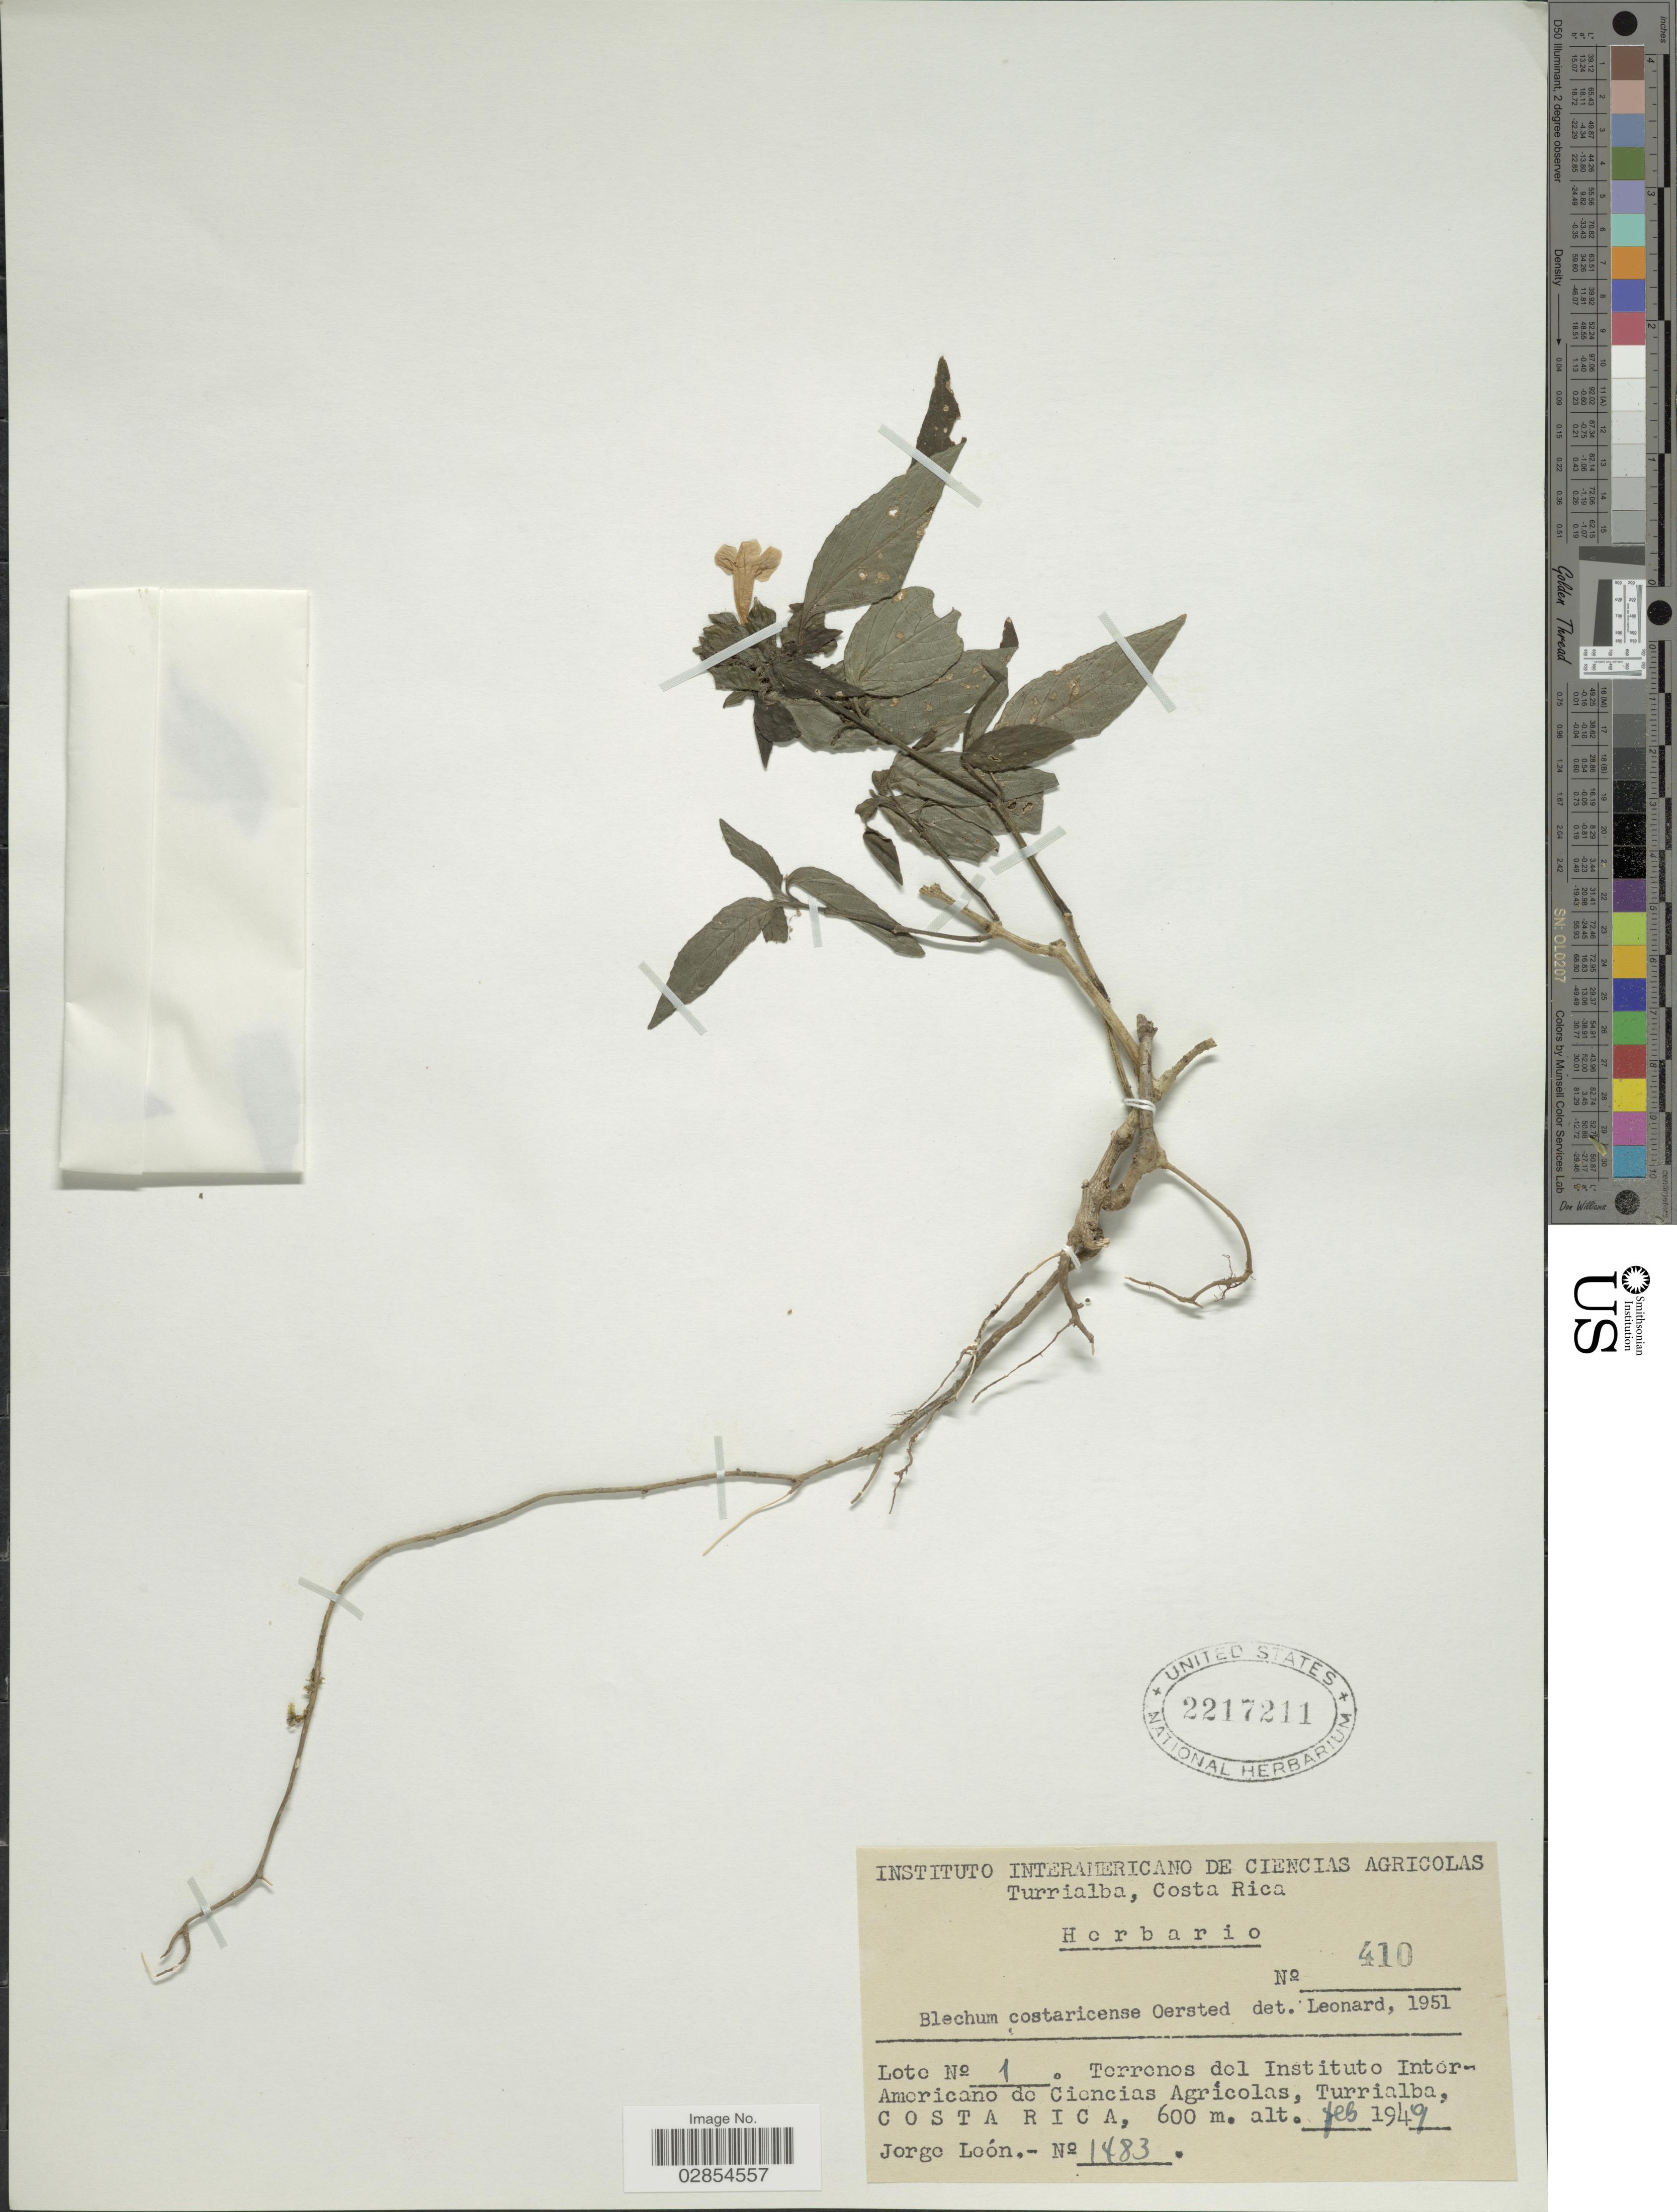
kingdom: Plantae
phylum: Tracheophyta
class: Magnoliopsida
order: Lamiales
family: Acanthaceae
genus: Blechum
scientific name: Blechum costaricense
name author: Oerst.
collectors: J. León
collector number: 1483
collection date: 1949-02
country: Costa Rica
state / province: Cartago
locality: Terrenos del Instituto Inter-Americano de Ciencias Agrícolas, Turrialba.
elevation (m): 600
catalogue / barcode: US 2217211